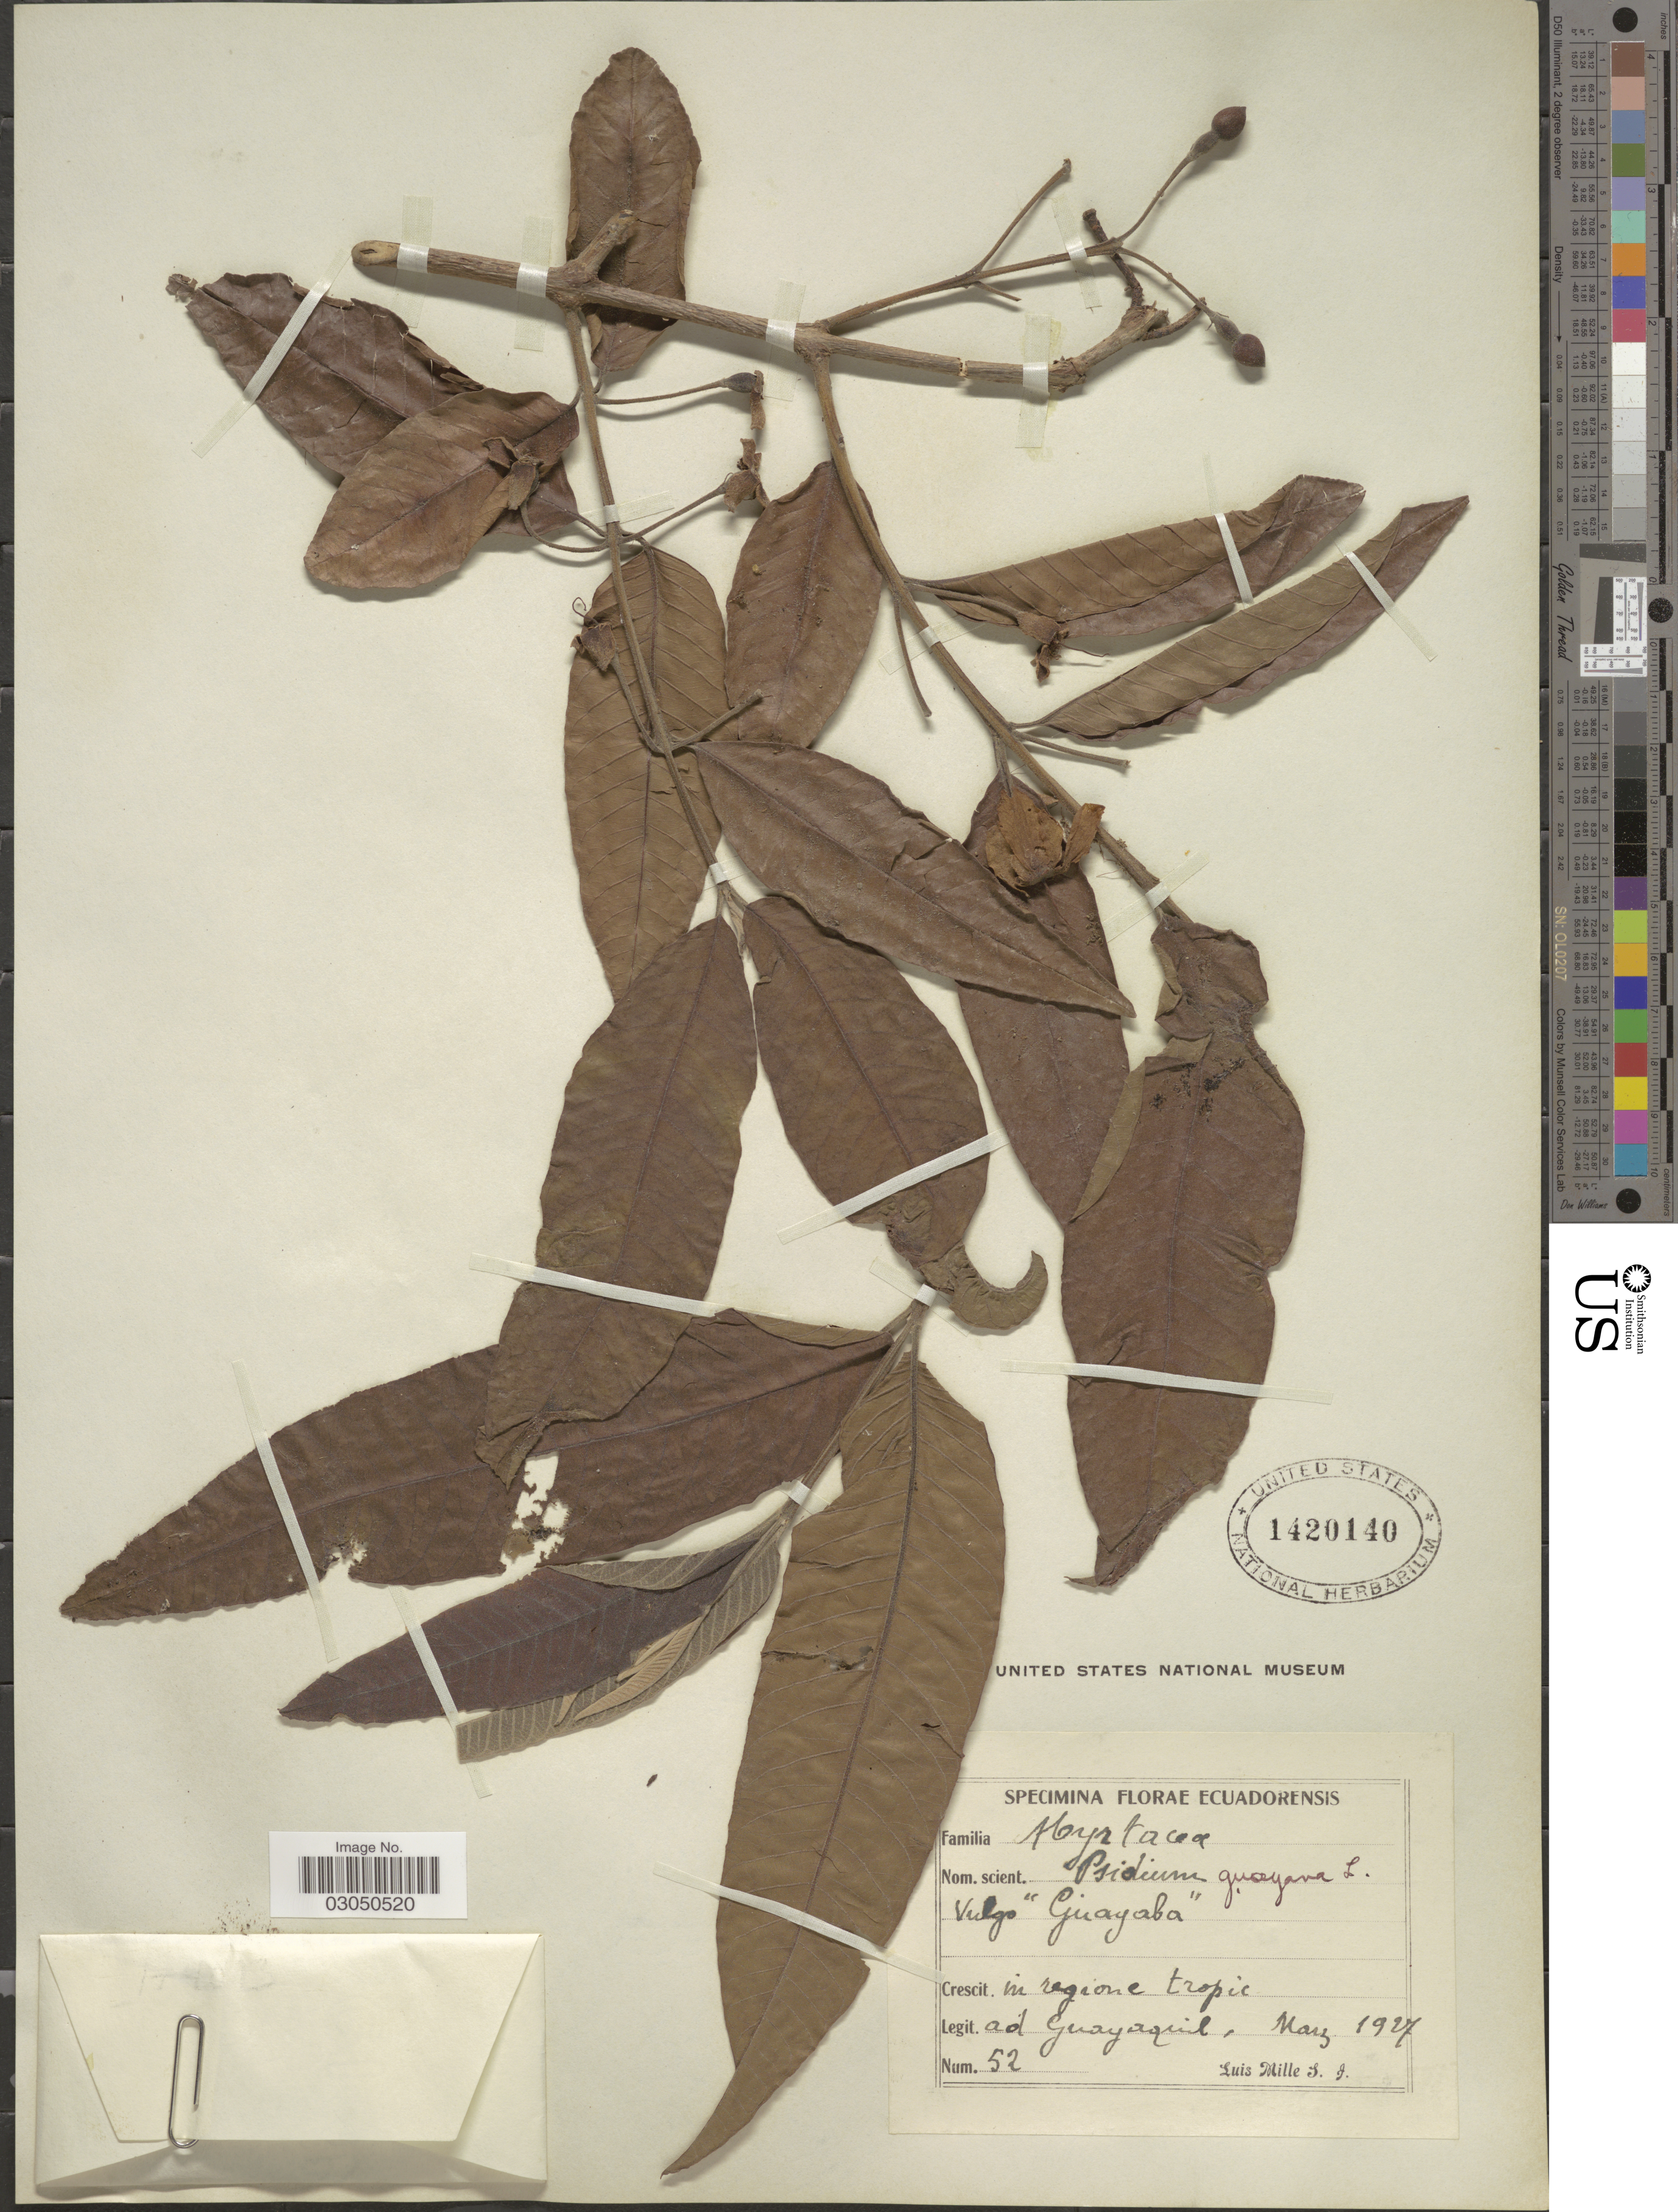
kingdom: Plantae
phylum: Tracheophyta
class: Magnoliopsida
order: Myrtales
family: Myrtaceae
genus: Psidium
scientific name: Psidium guajava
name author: L.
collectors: L. Mille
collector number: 52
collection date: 1927-03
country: Ecuador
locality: Ad Guayaquil.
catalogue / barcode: US 1420140